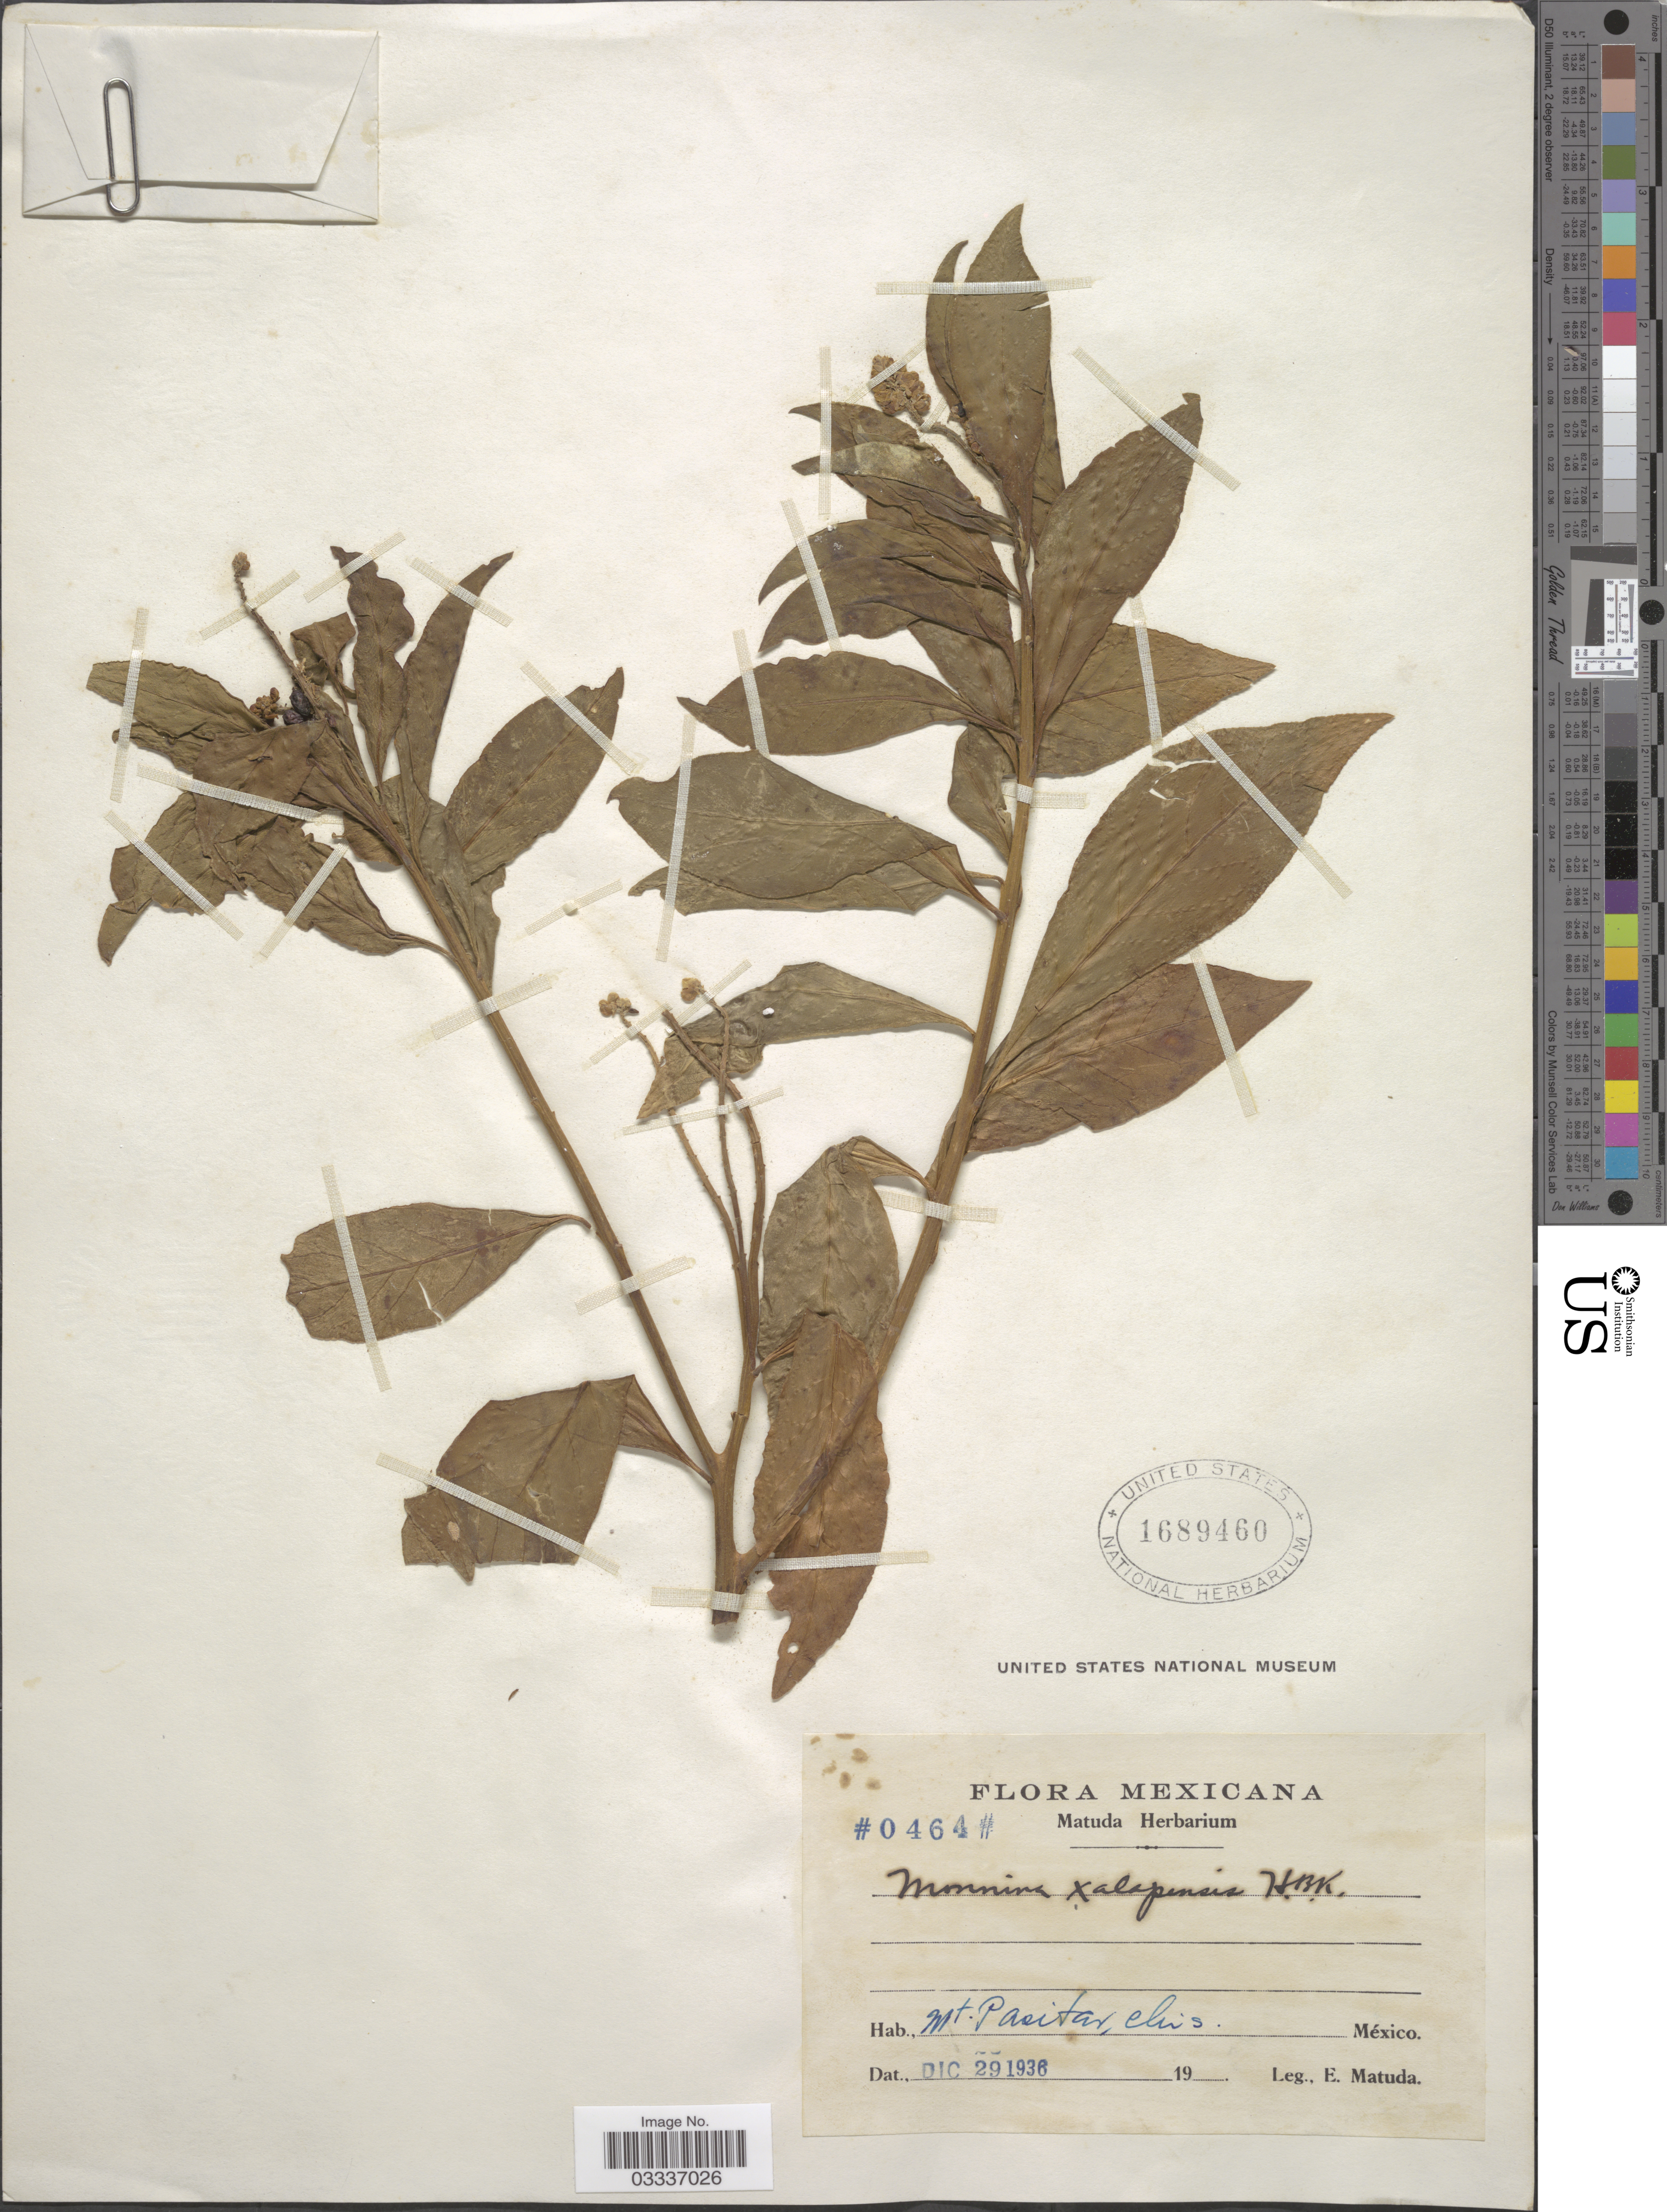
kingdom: Plantae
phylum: Tracheophyta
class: Magnoliopsida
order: Fabales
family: Polygalaceae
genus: Monnina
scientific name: Monnina xalapensis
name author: Kunth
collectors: E. Matuda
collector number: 0464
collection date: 1936-12-29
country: Mexico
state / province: Chiapas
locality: Mt. Pasitar.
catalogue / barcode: US 1689460